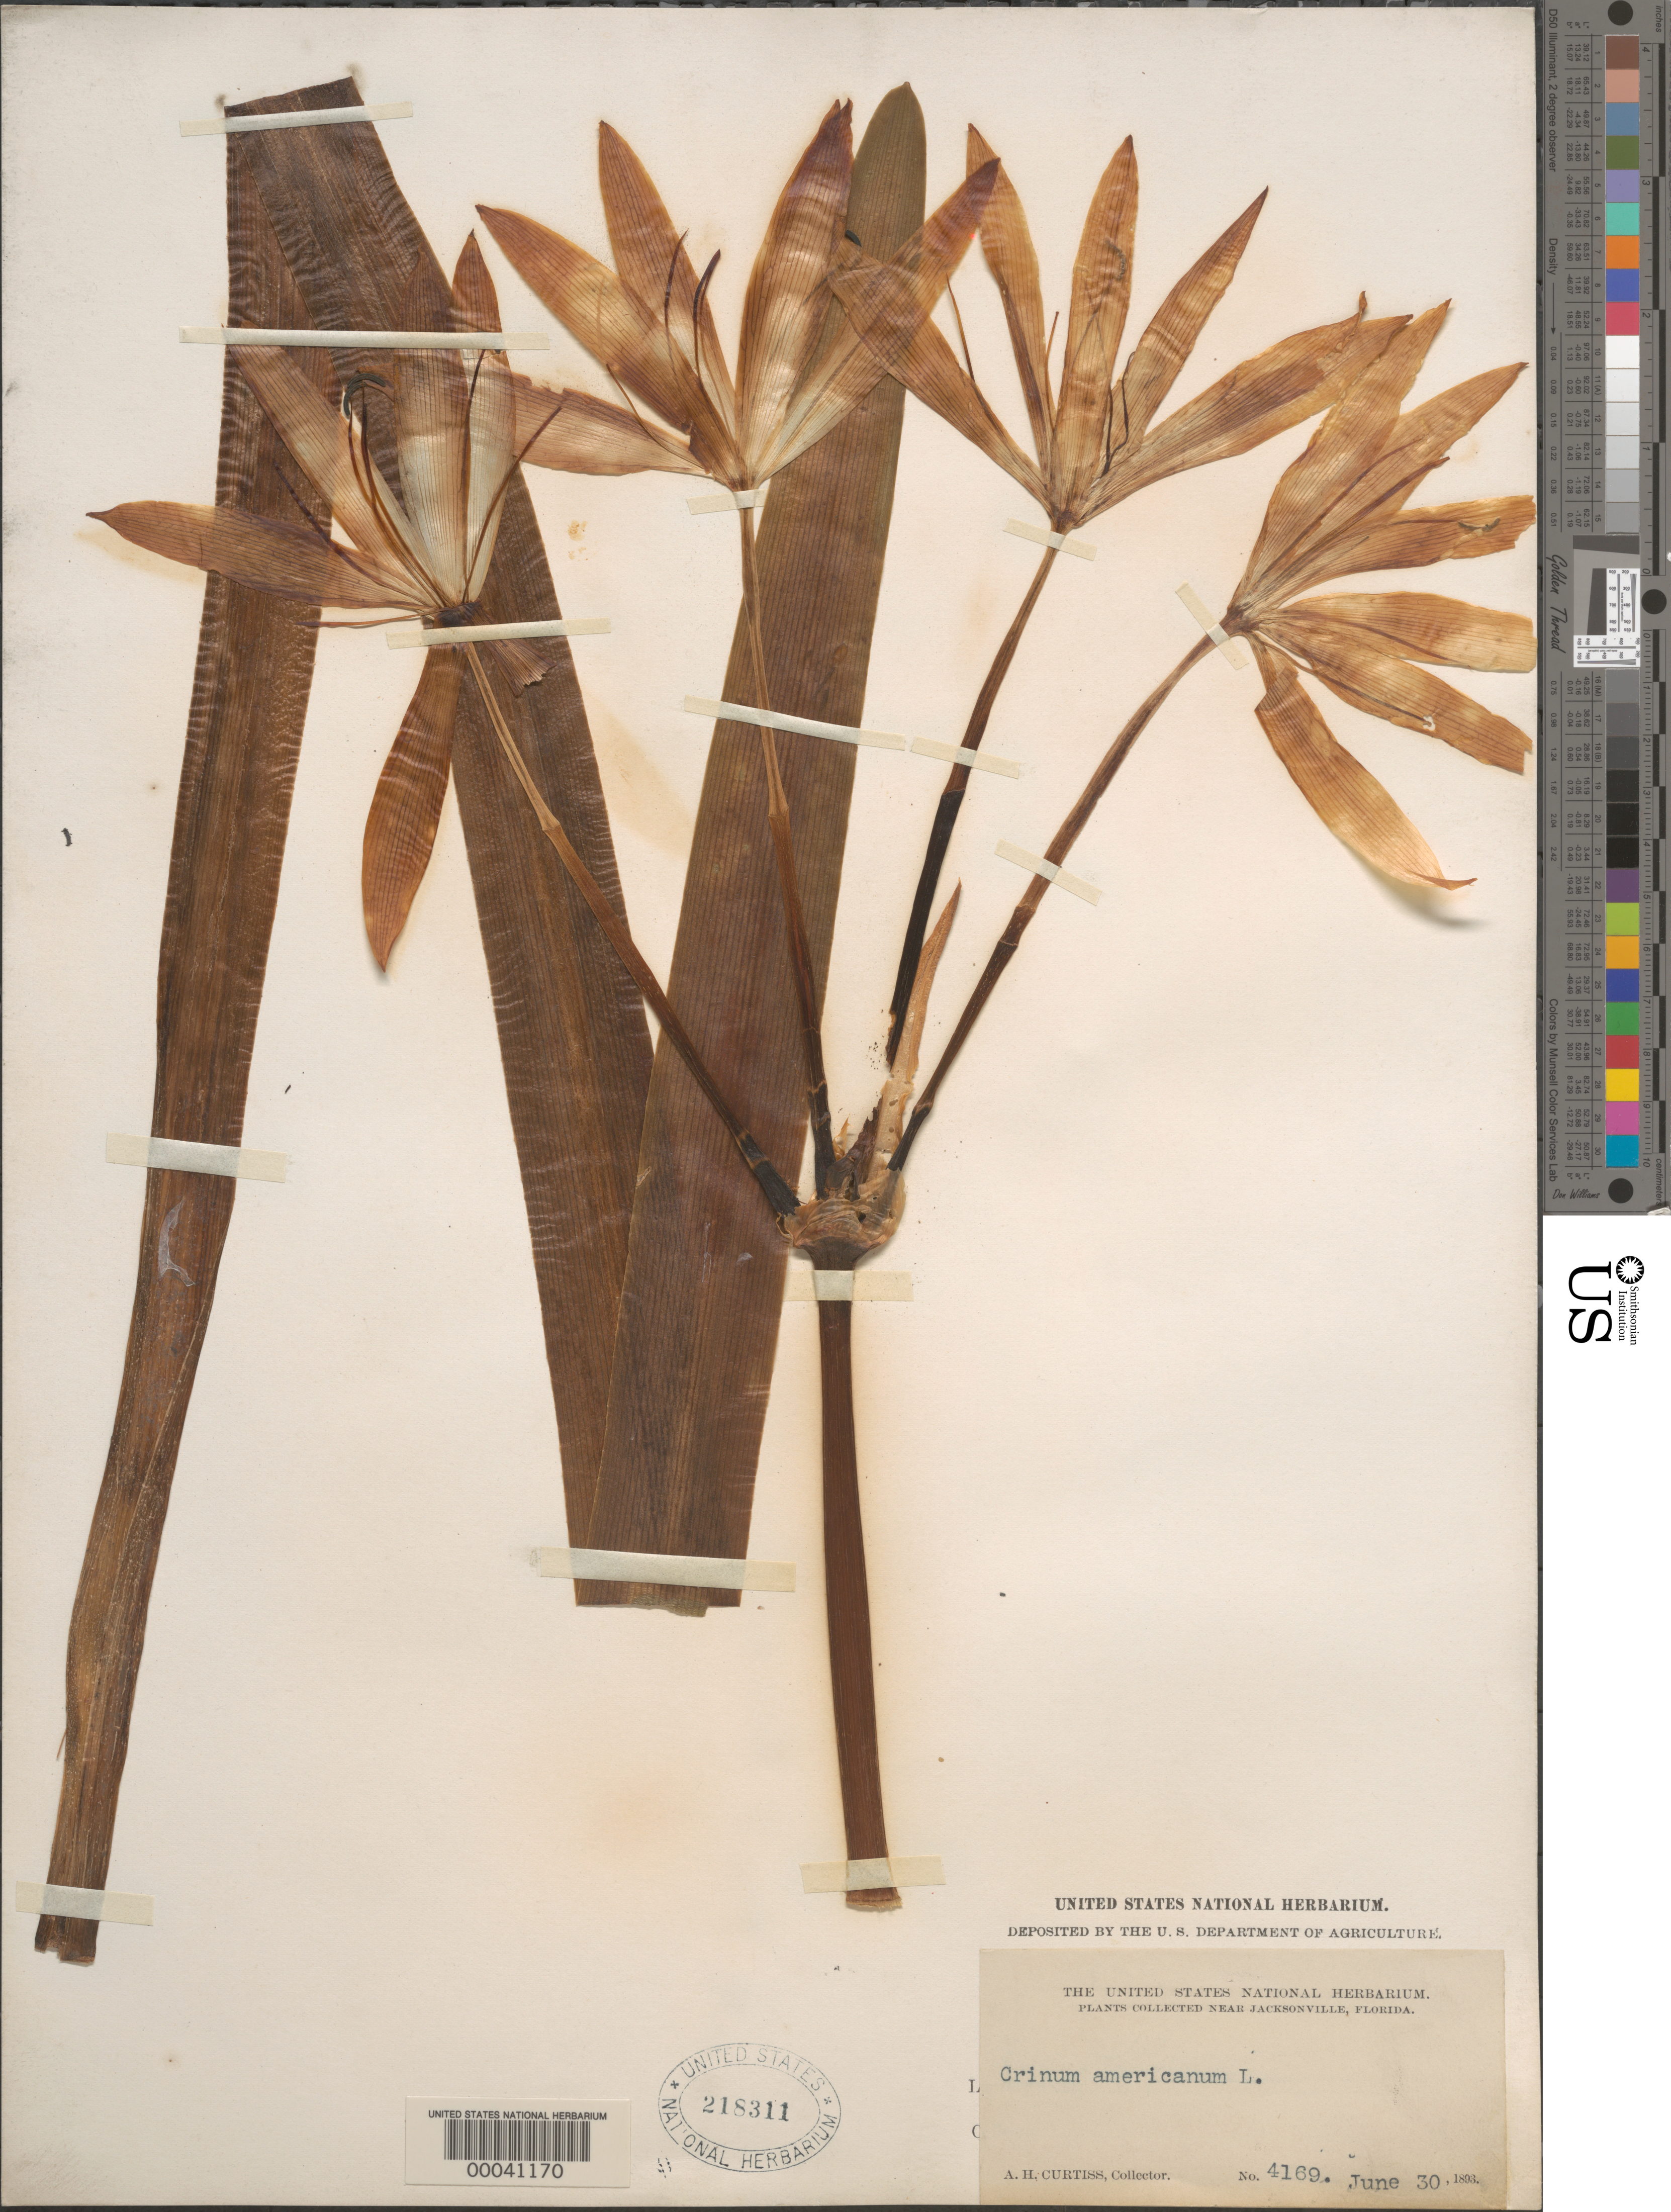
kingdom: Plantae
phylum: Tracheophyta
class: Liliopsida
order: Asparagales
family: Amaryllidaceae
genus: Crinum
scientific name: Crinum americanum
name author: L.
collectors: A. H. Curtiss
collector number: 4169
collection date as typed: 30 Jun 1893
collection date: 1893-06-30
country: United States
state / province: Florida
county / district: Duval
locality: Near jacksonville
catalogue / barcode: US 218311